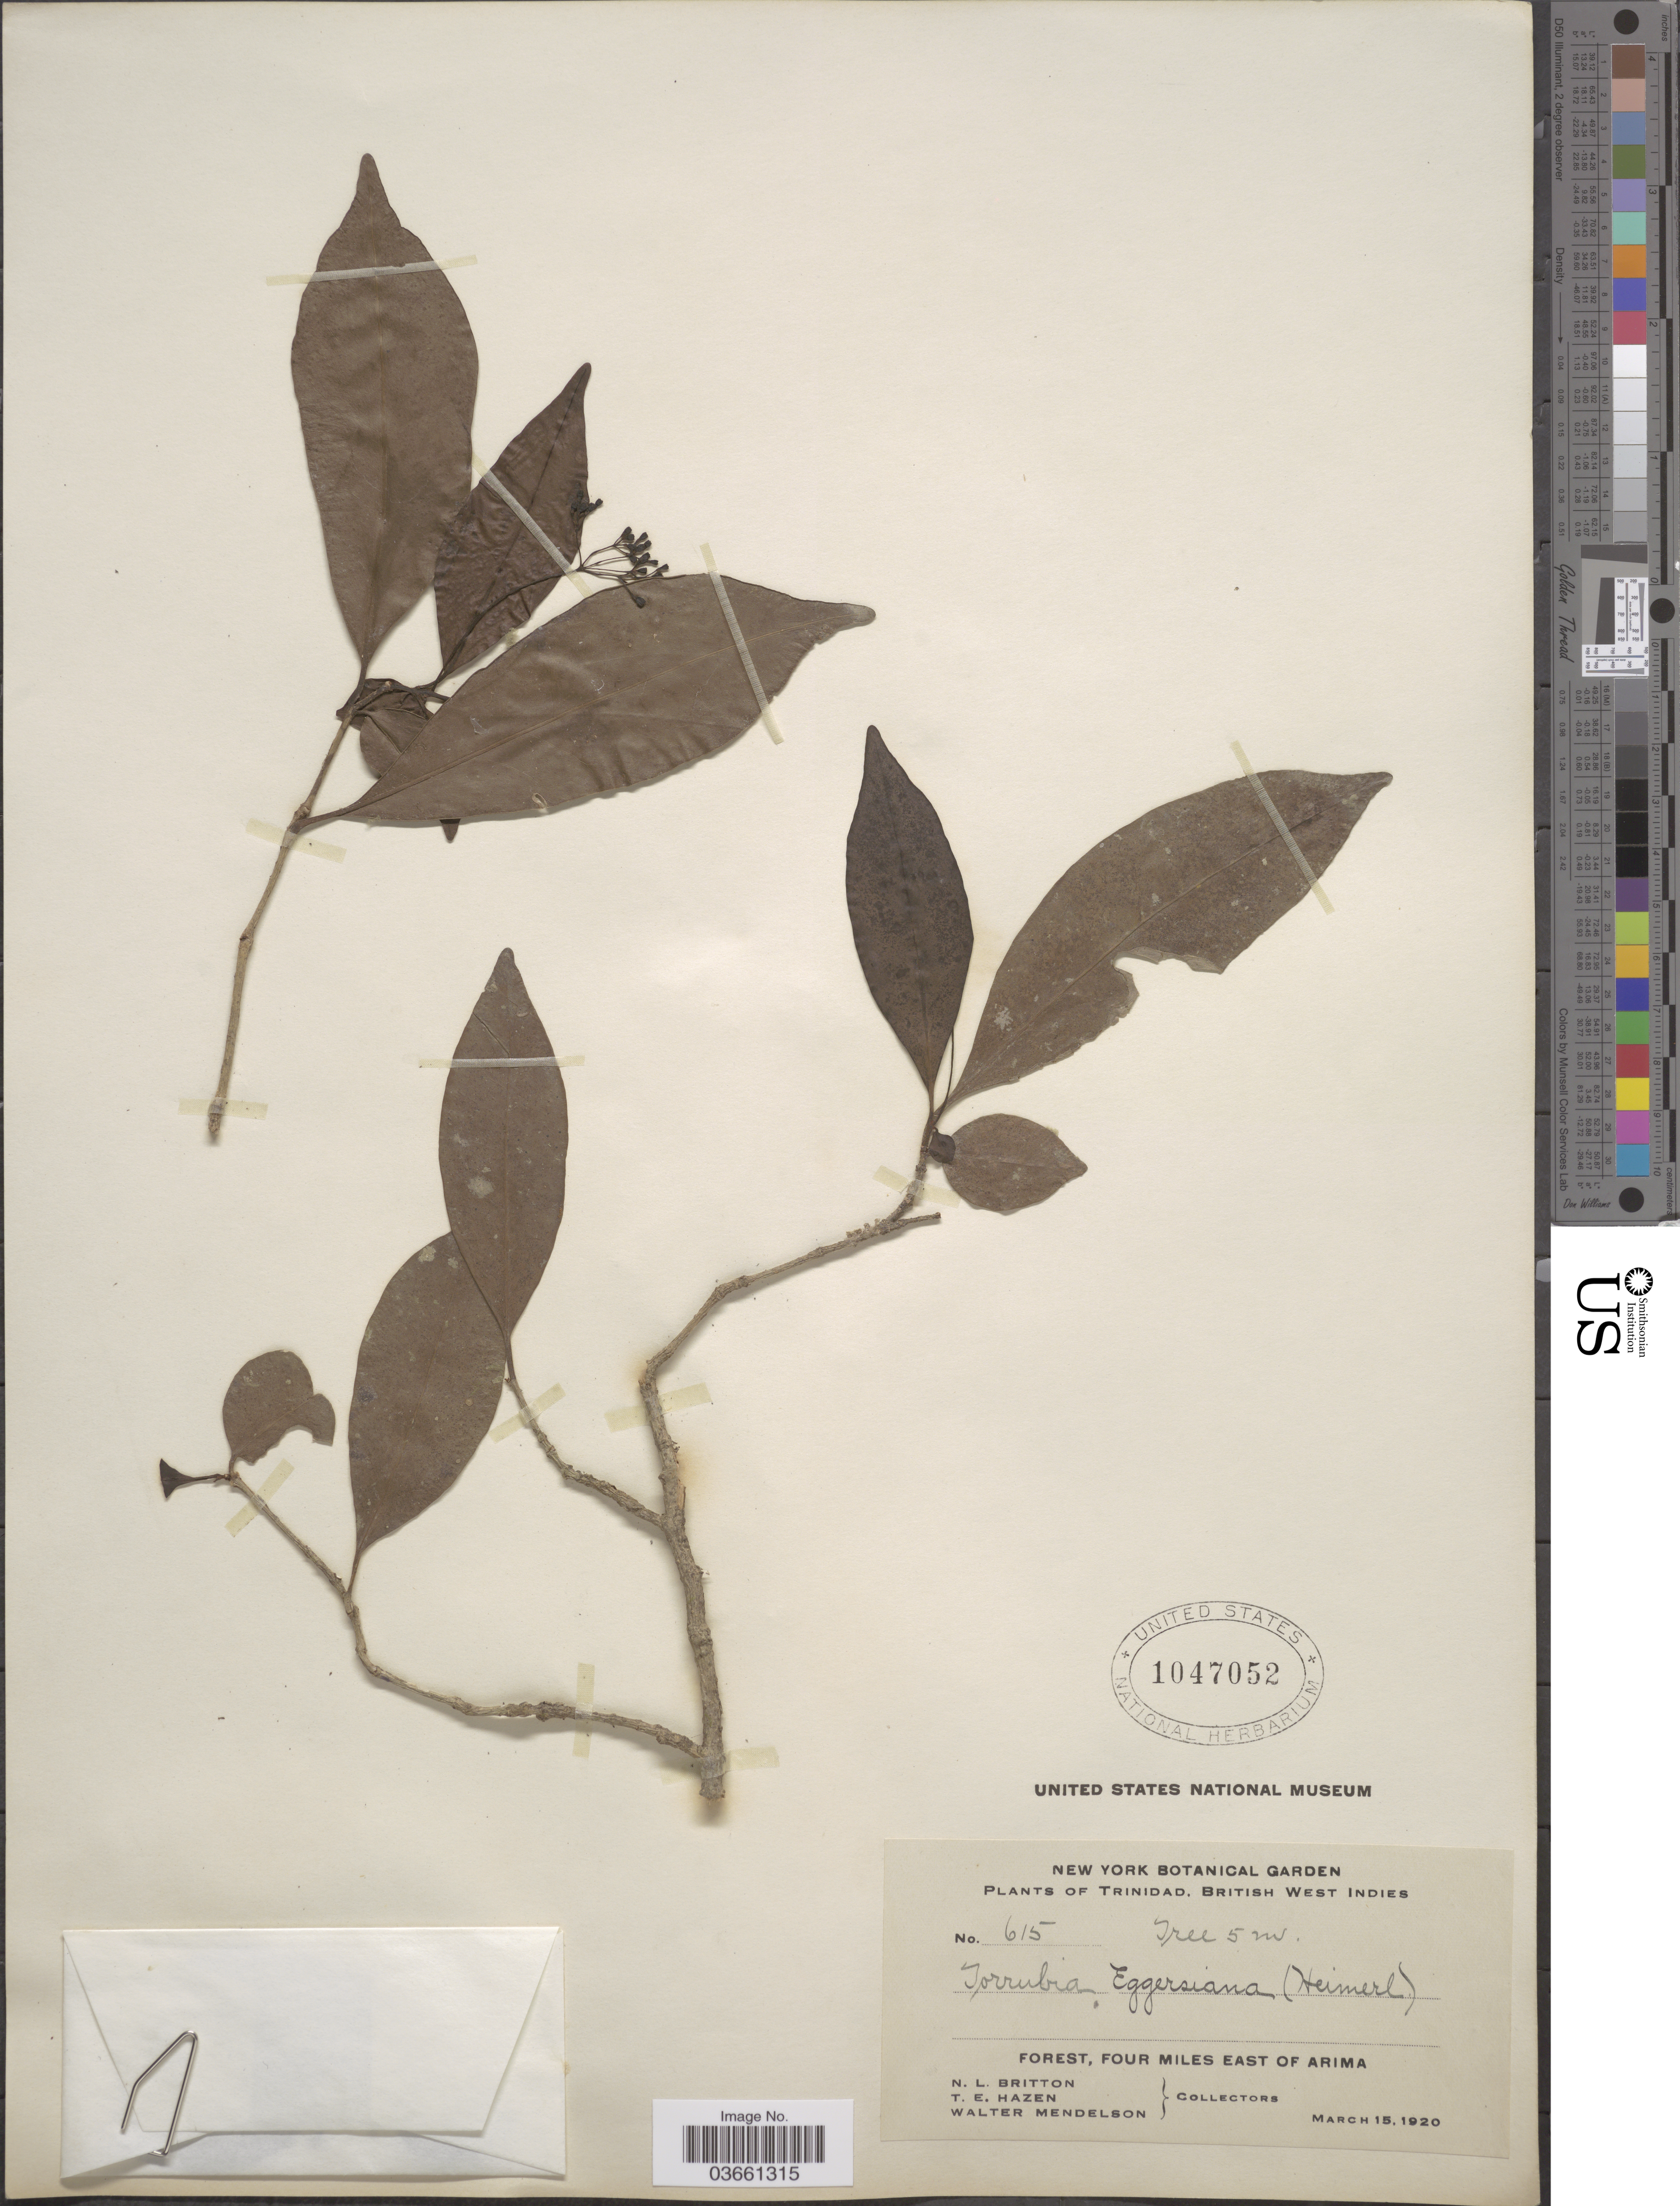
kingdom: Plantae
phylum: Tracheophyta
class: Magnoliopsida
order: Caryophyllales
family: Nyctaginaceae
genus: Guapira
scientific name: Guapira eggersiana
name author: (Heimerl) Lundell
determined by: Strong, Mark T., (BOT), Smithsonian Institution - National Museum of Natural History (UNITED STATES)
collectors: N. Britton, T. E. Hazen & W. Mendelson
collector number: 615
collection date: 1920-03-15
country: Trinidad and Tobago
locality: Trinidad, British West Indies. Forest, four miles East of Arima.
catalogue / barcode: US 1047052